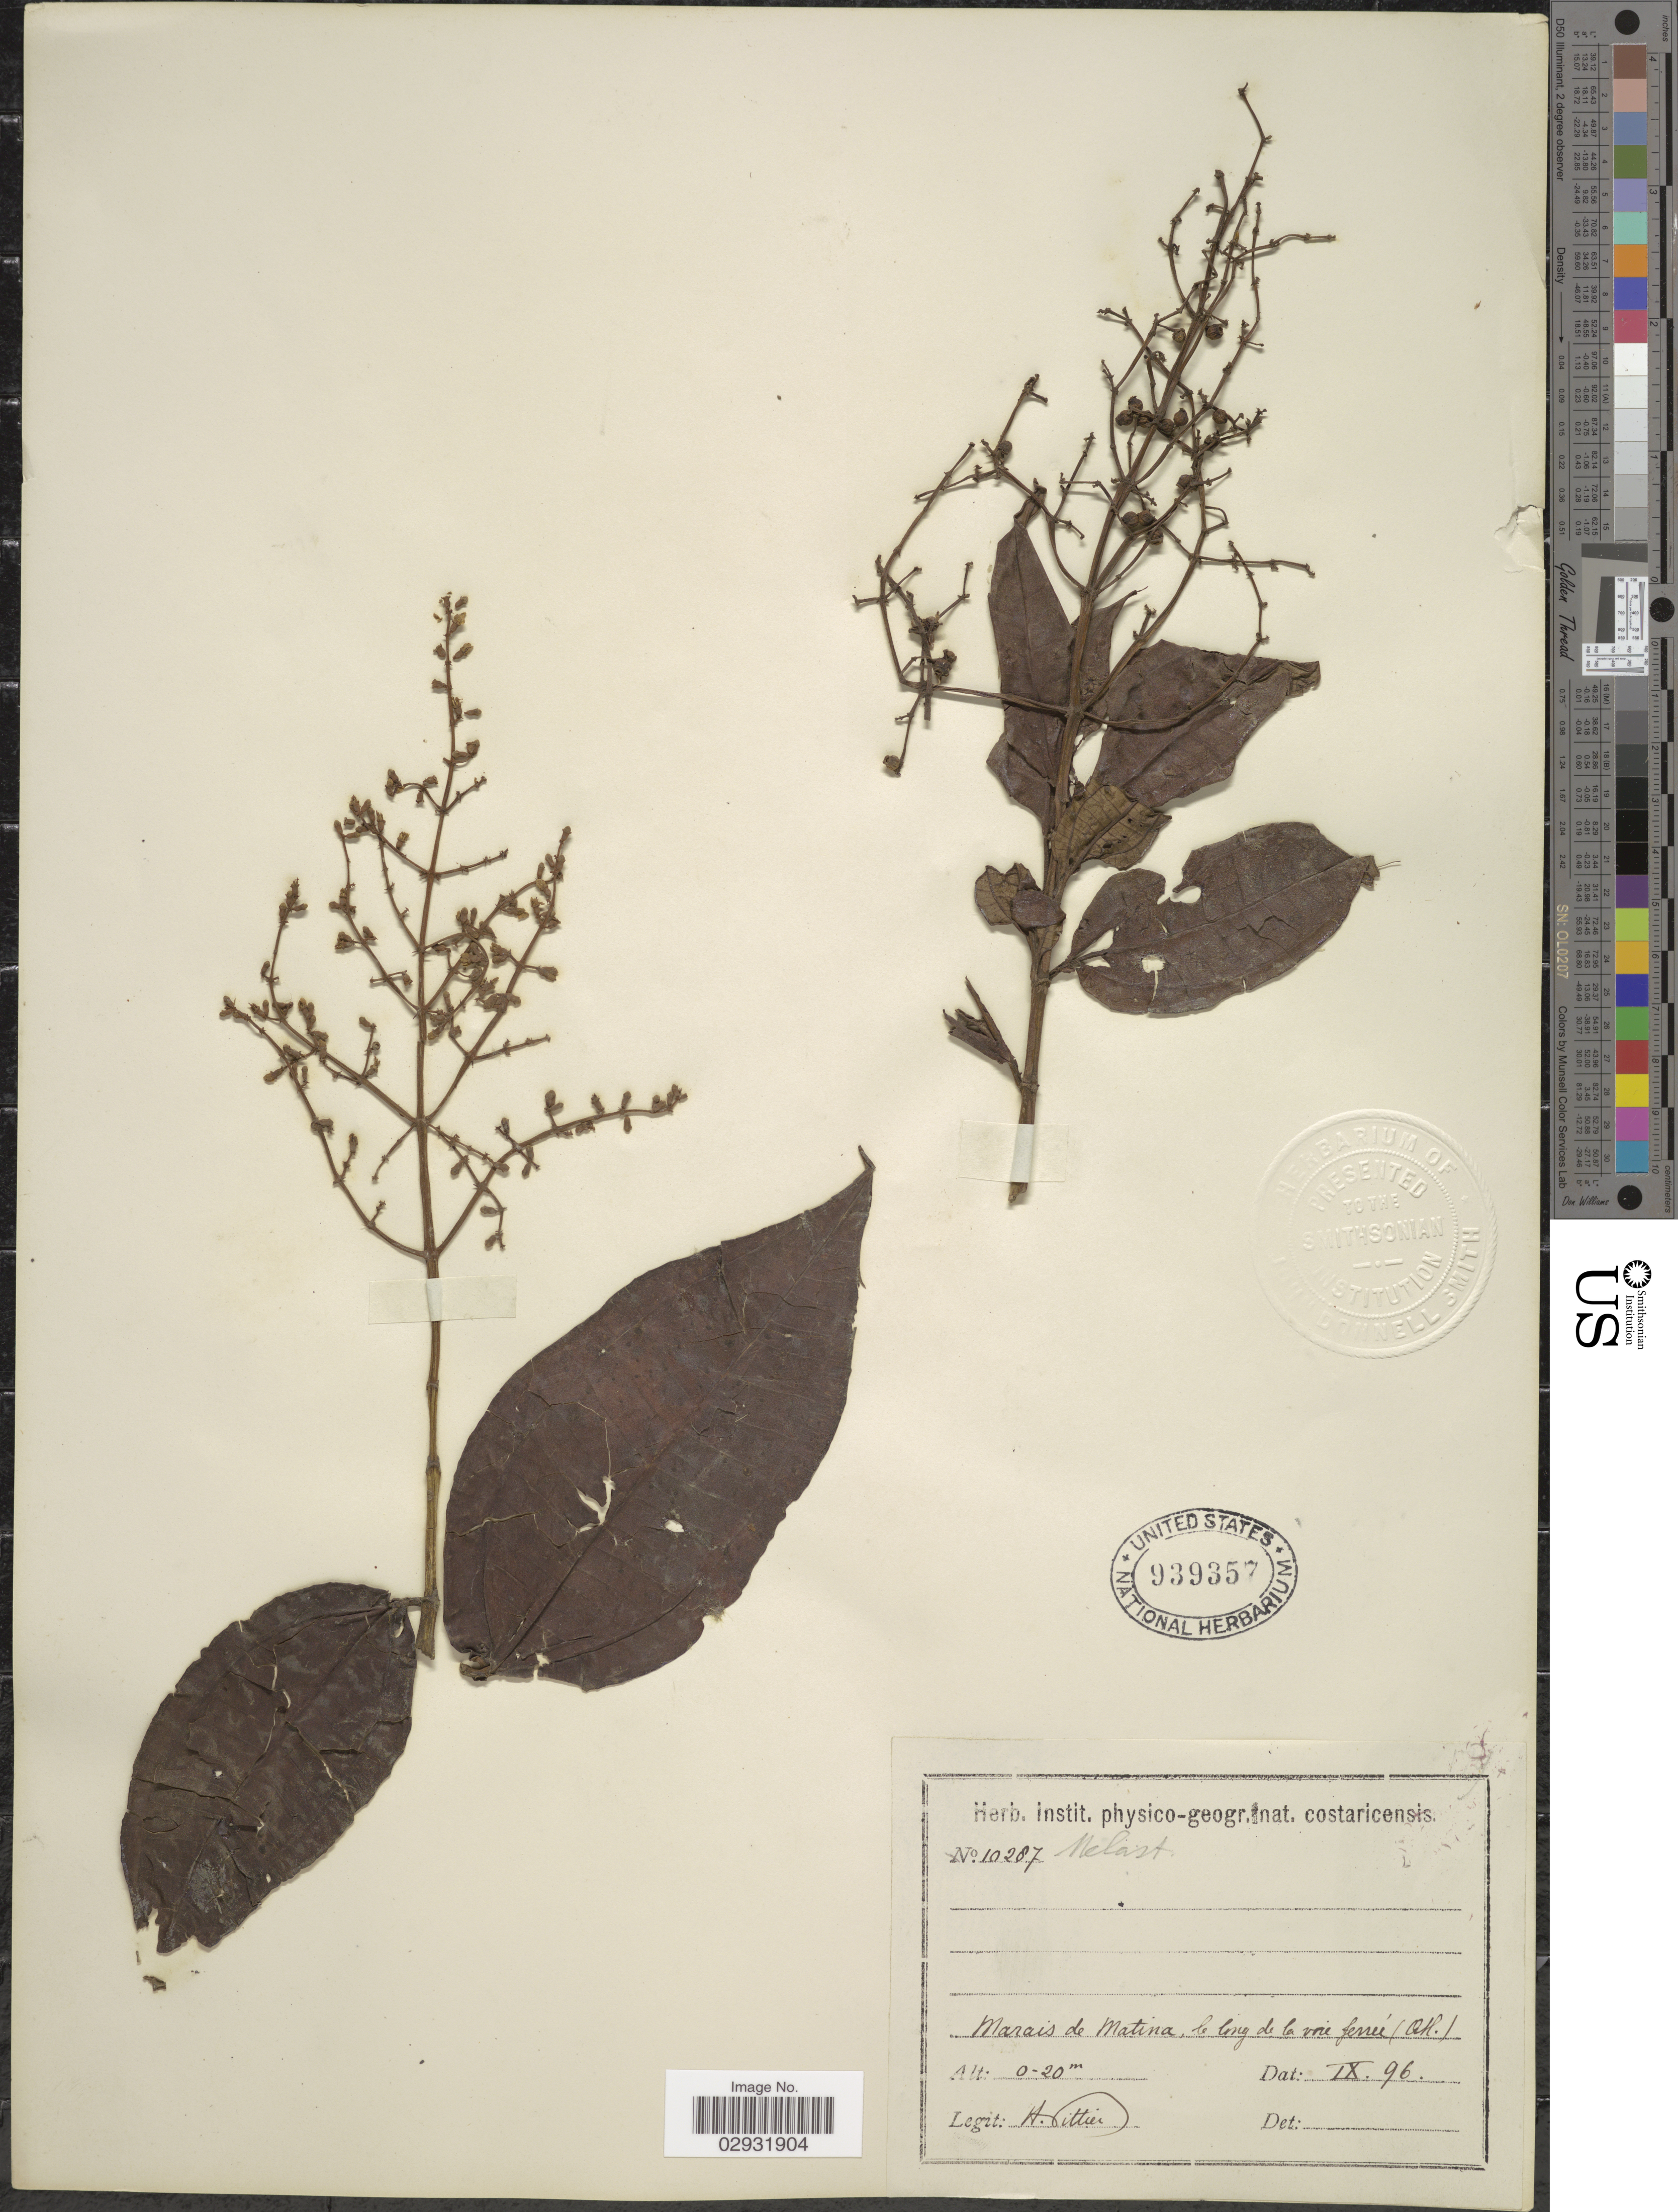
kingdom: Plantae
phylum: Tracheophyta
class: Magnoliopsida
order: Myrtales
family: Melastomataceae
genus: Miconia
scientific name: Miconia alternans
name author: Naudin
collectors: H. F. Pittier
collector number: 10287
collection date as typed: Transcribed d/m/y: /9/96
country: Costa Rica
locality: Marais de Matina, le long de la voie ferrée (Atl.) [swamp of Matina, along the railroad tracks (Atlantic)]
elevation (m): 0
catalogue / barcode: US 939357